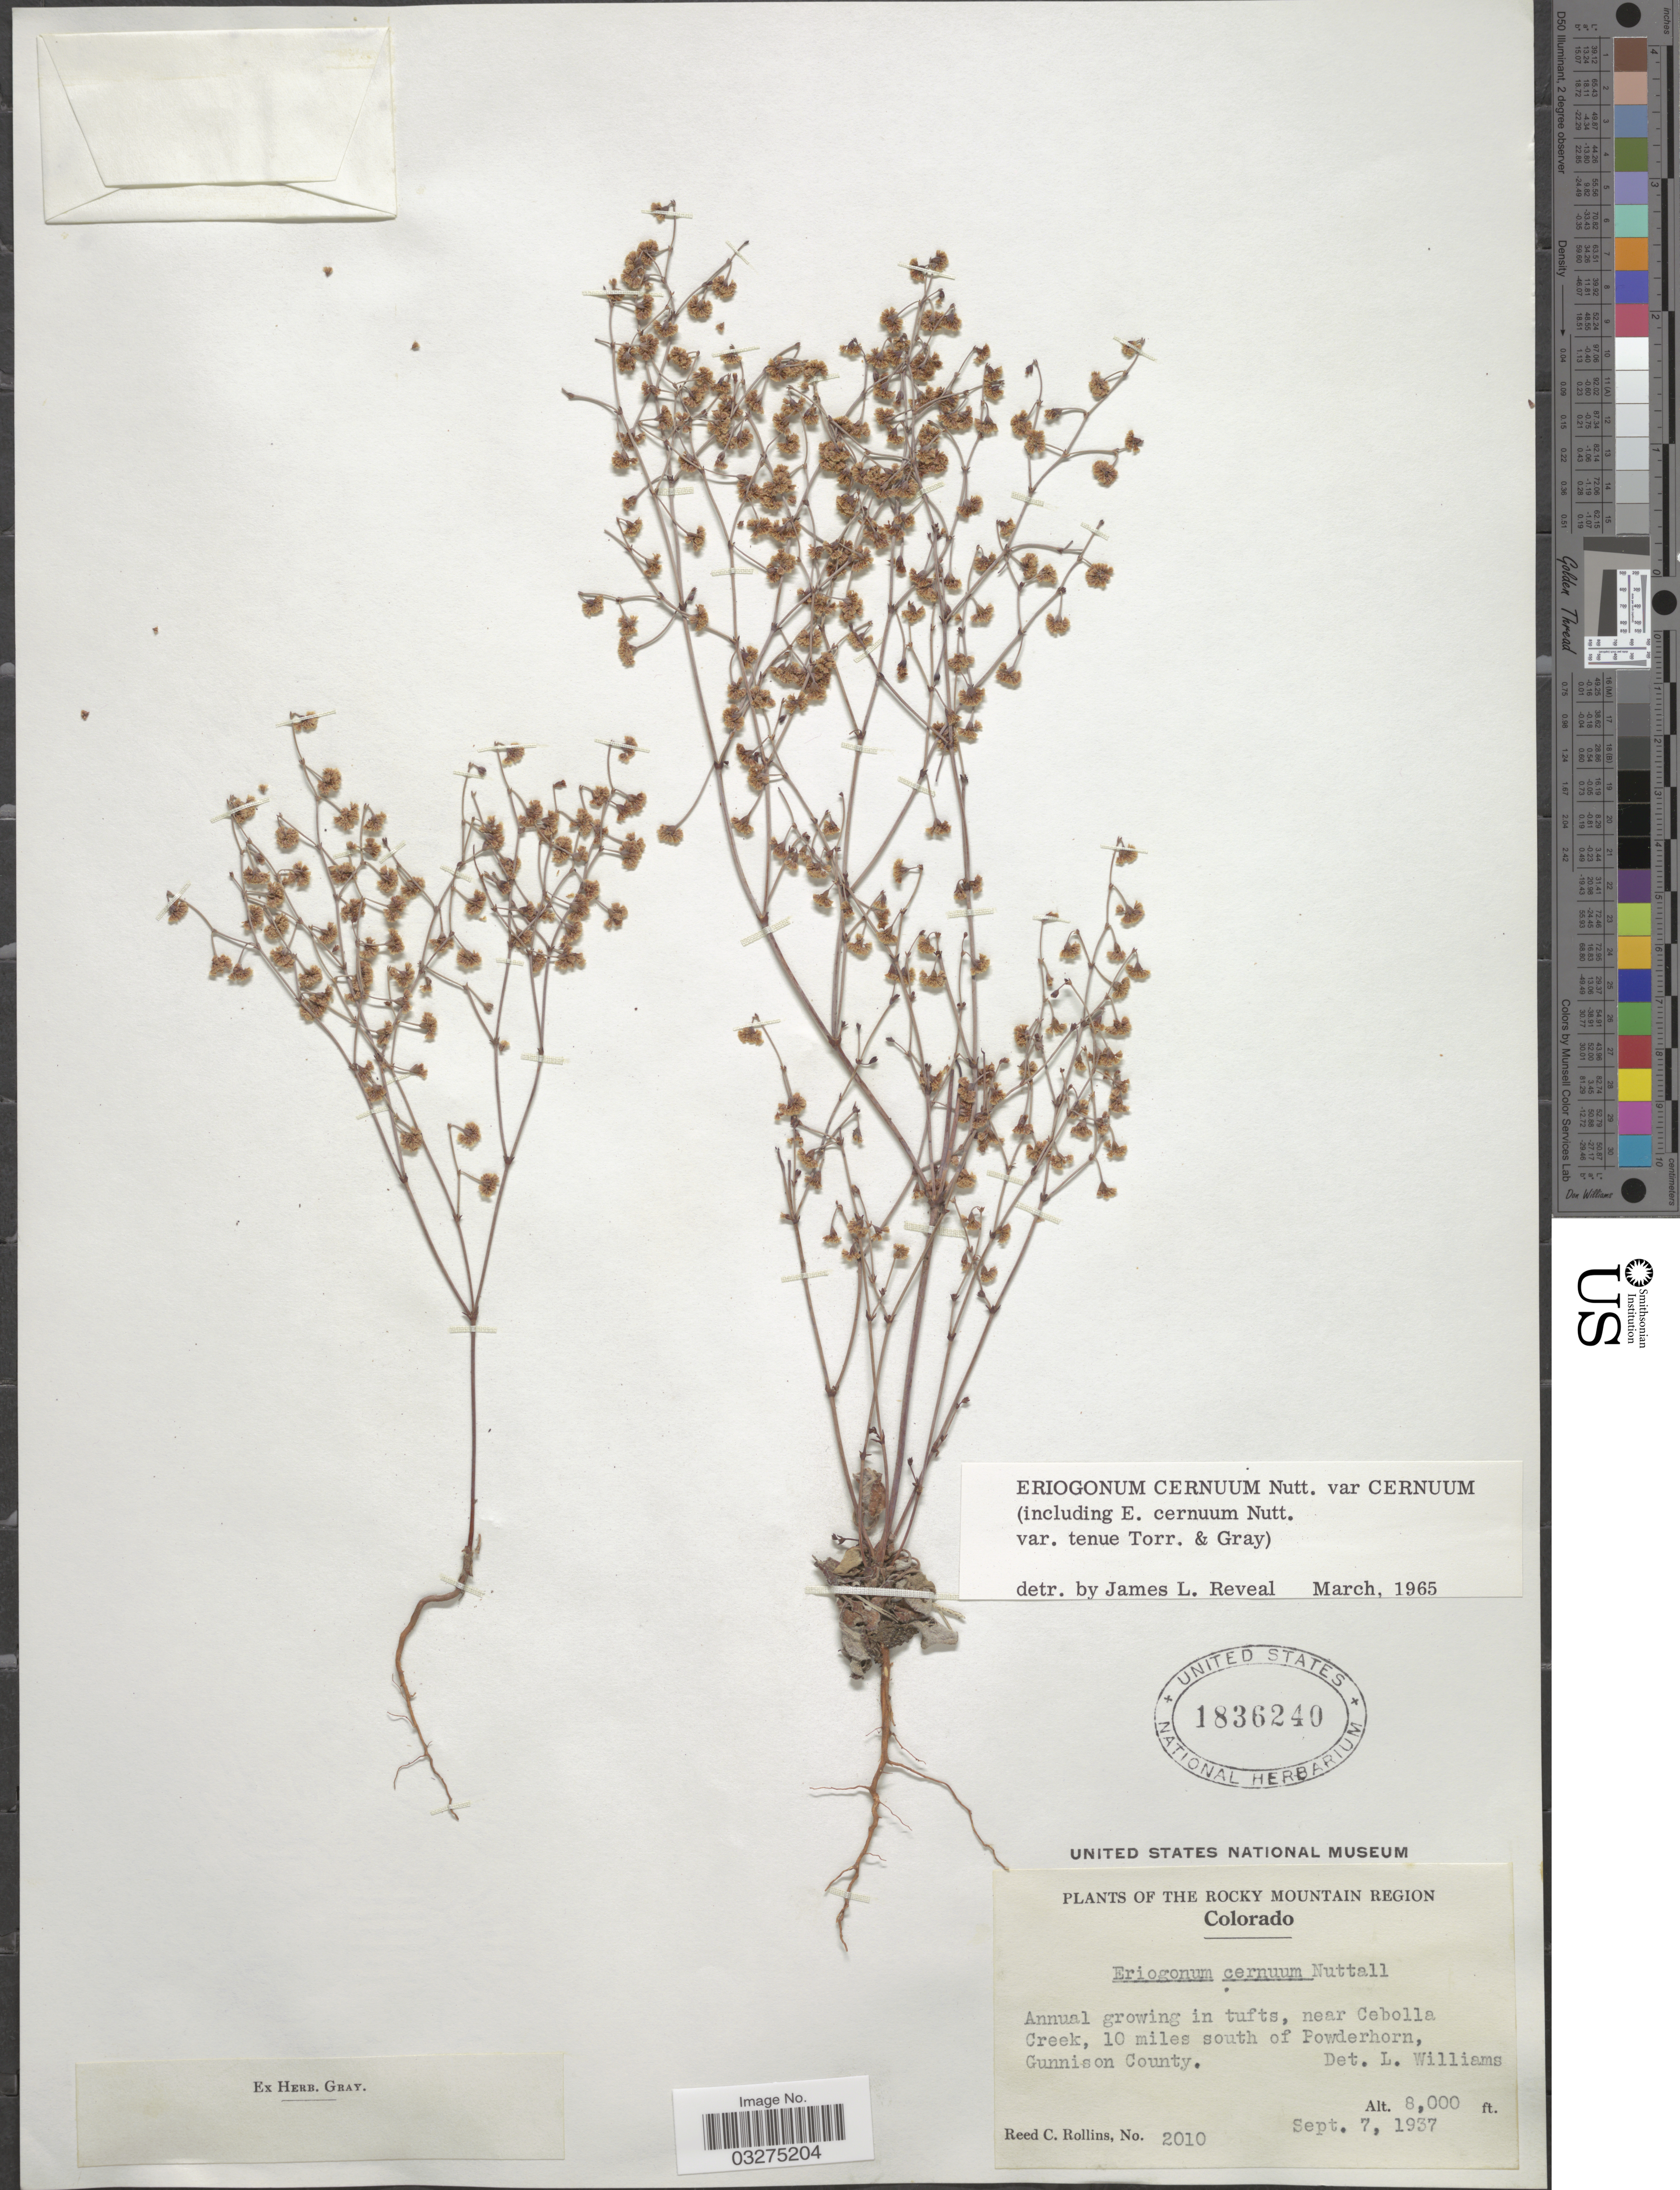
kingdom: Plantae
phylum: Tracheophyta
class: Magnoliopsida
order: Caryophyllales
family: Polygonaceae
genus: Eriogonum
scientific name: Eriogonum cernuum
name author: Nutt.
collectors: R. C. Rollins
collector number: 2010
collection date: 1937-09-07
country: United States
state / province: Colorado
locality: The Rocky Mountain Region, near Cebolla Creek, 10 miles south of Powderhorn, Gunnison County.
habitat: near Cabolla Creek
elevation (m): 2438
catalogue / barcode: US 1836240